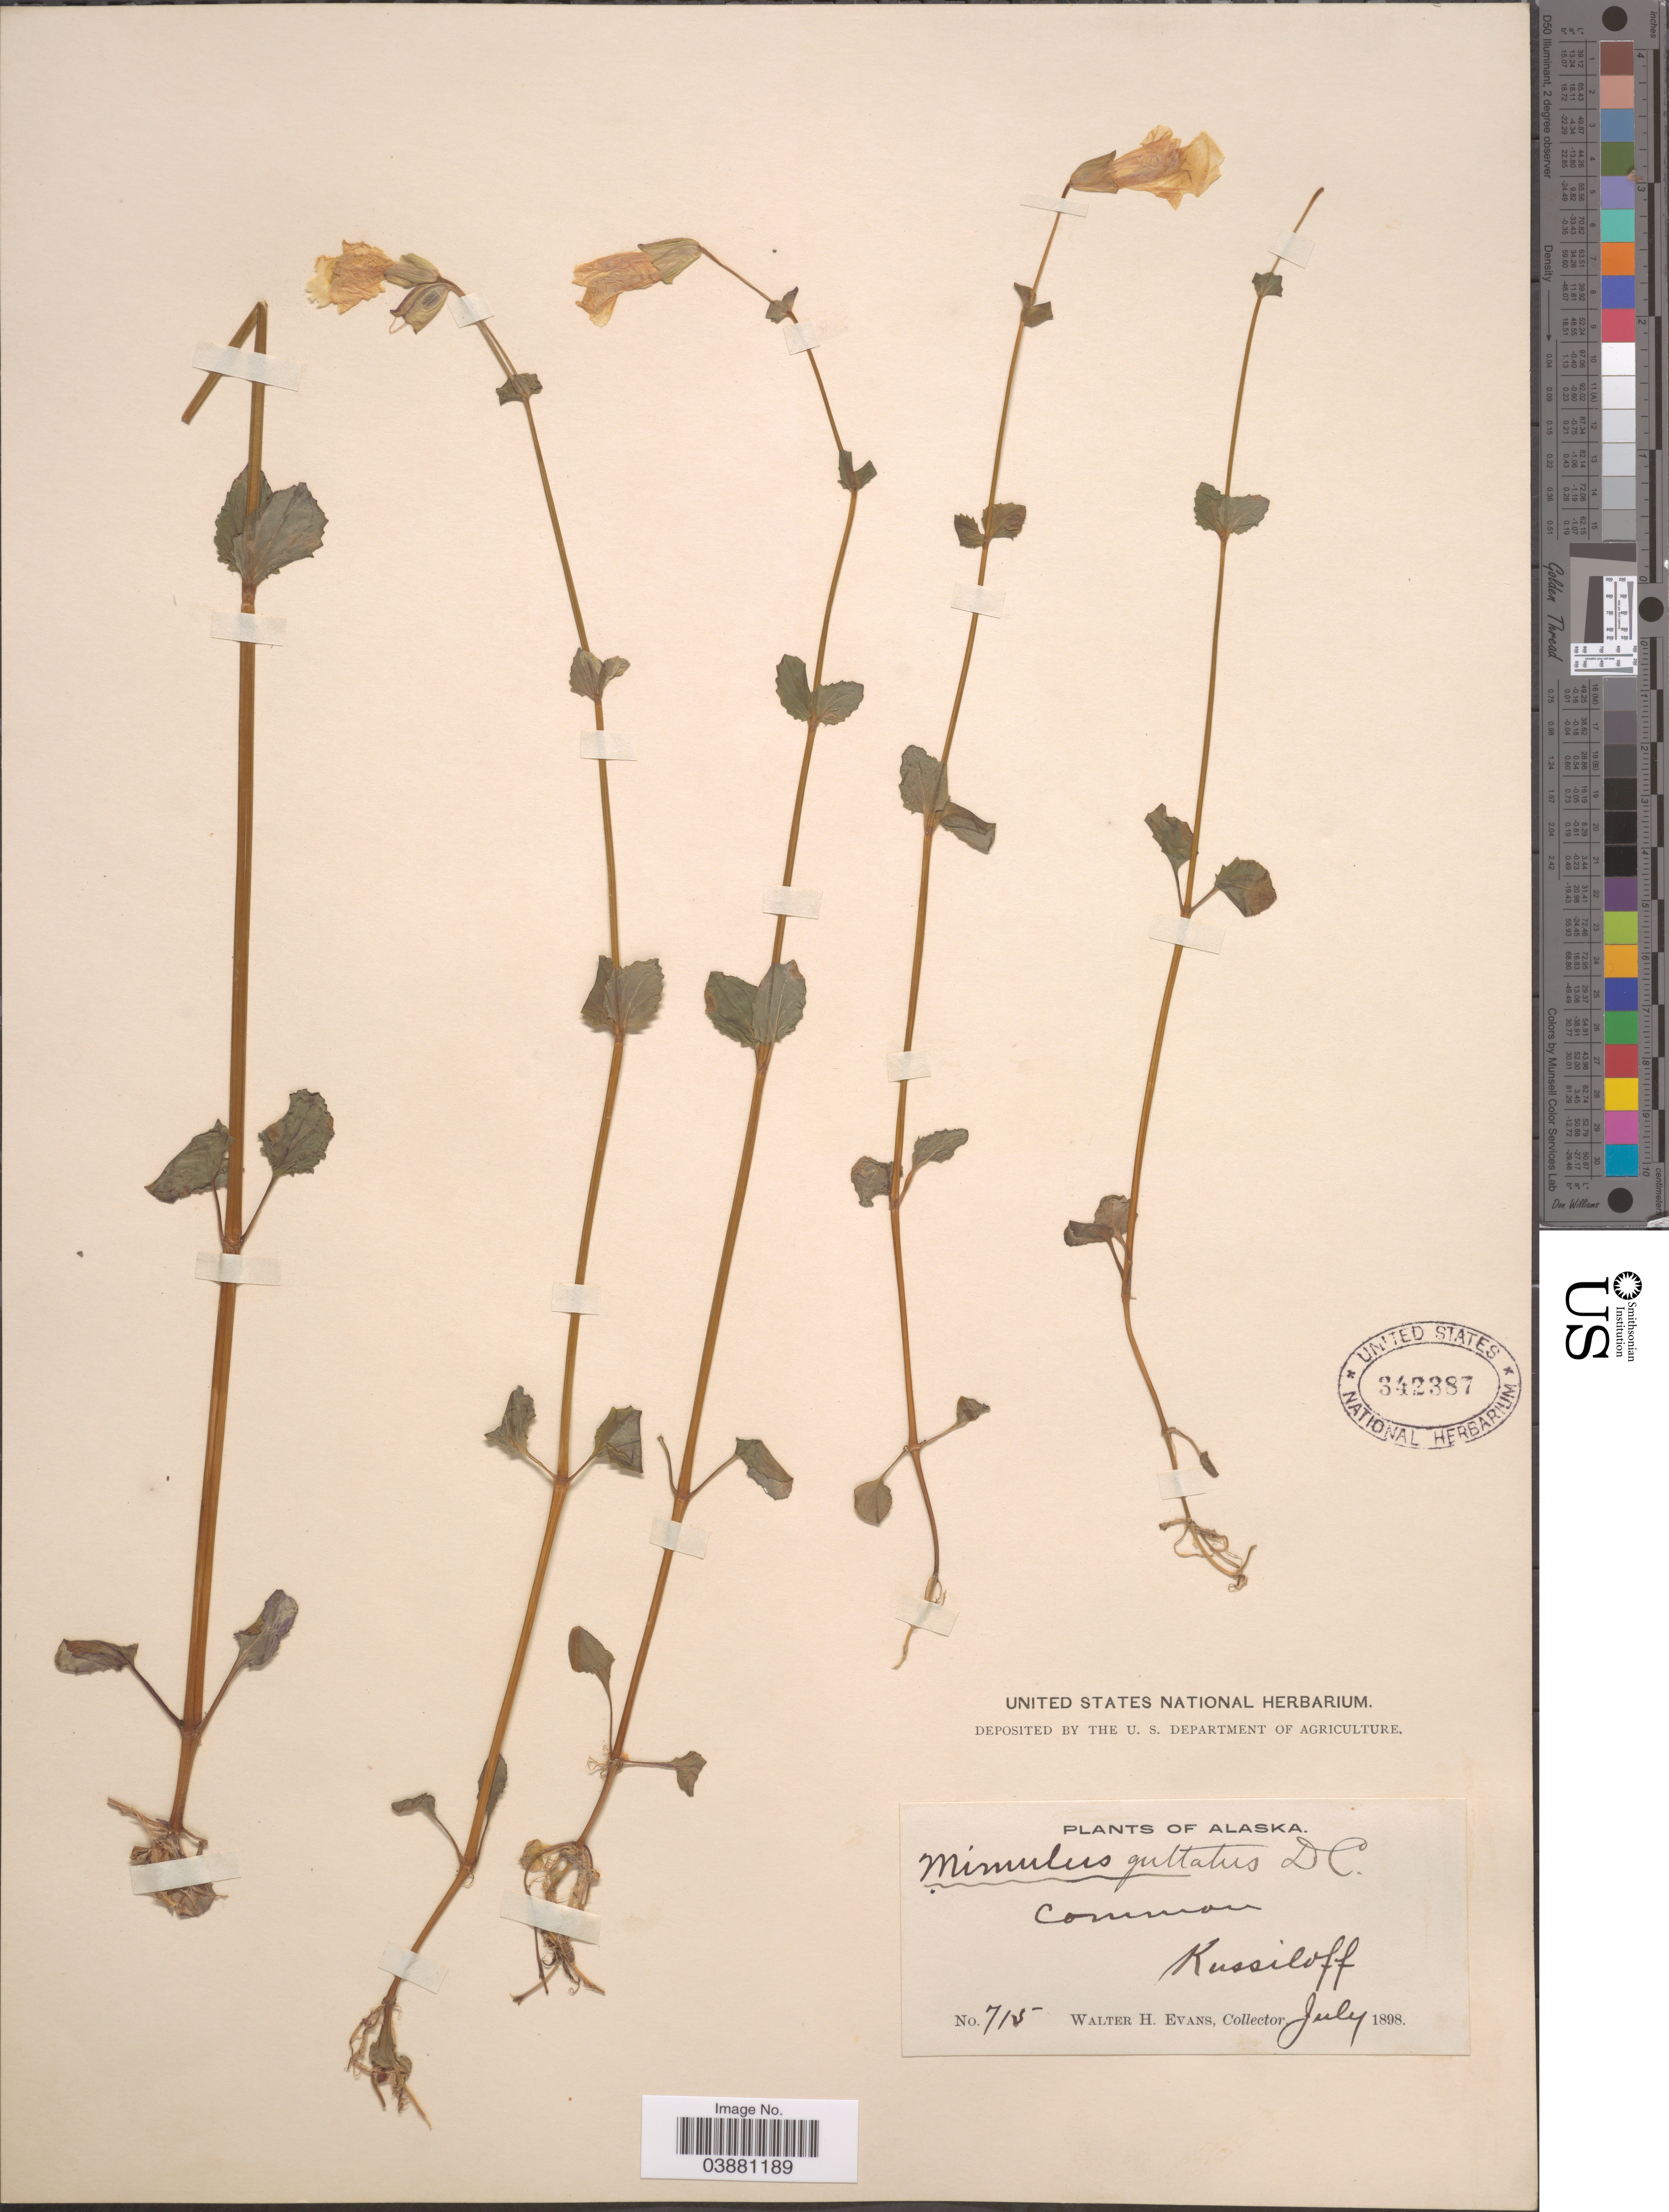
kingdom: Plantae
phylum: Tracheophyta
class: Magnoliopsida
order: Lamiales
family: Phrymaceae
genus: Mimulus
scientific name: Mimulus guttatus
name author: DC.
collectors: W. H. Evans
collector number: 715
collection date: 1898-07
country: United States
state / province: Alaska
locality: Kussiloff.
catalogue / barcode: US 342387